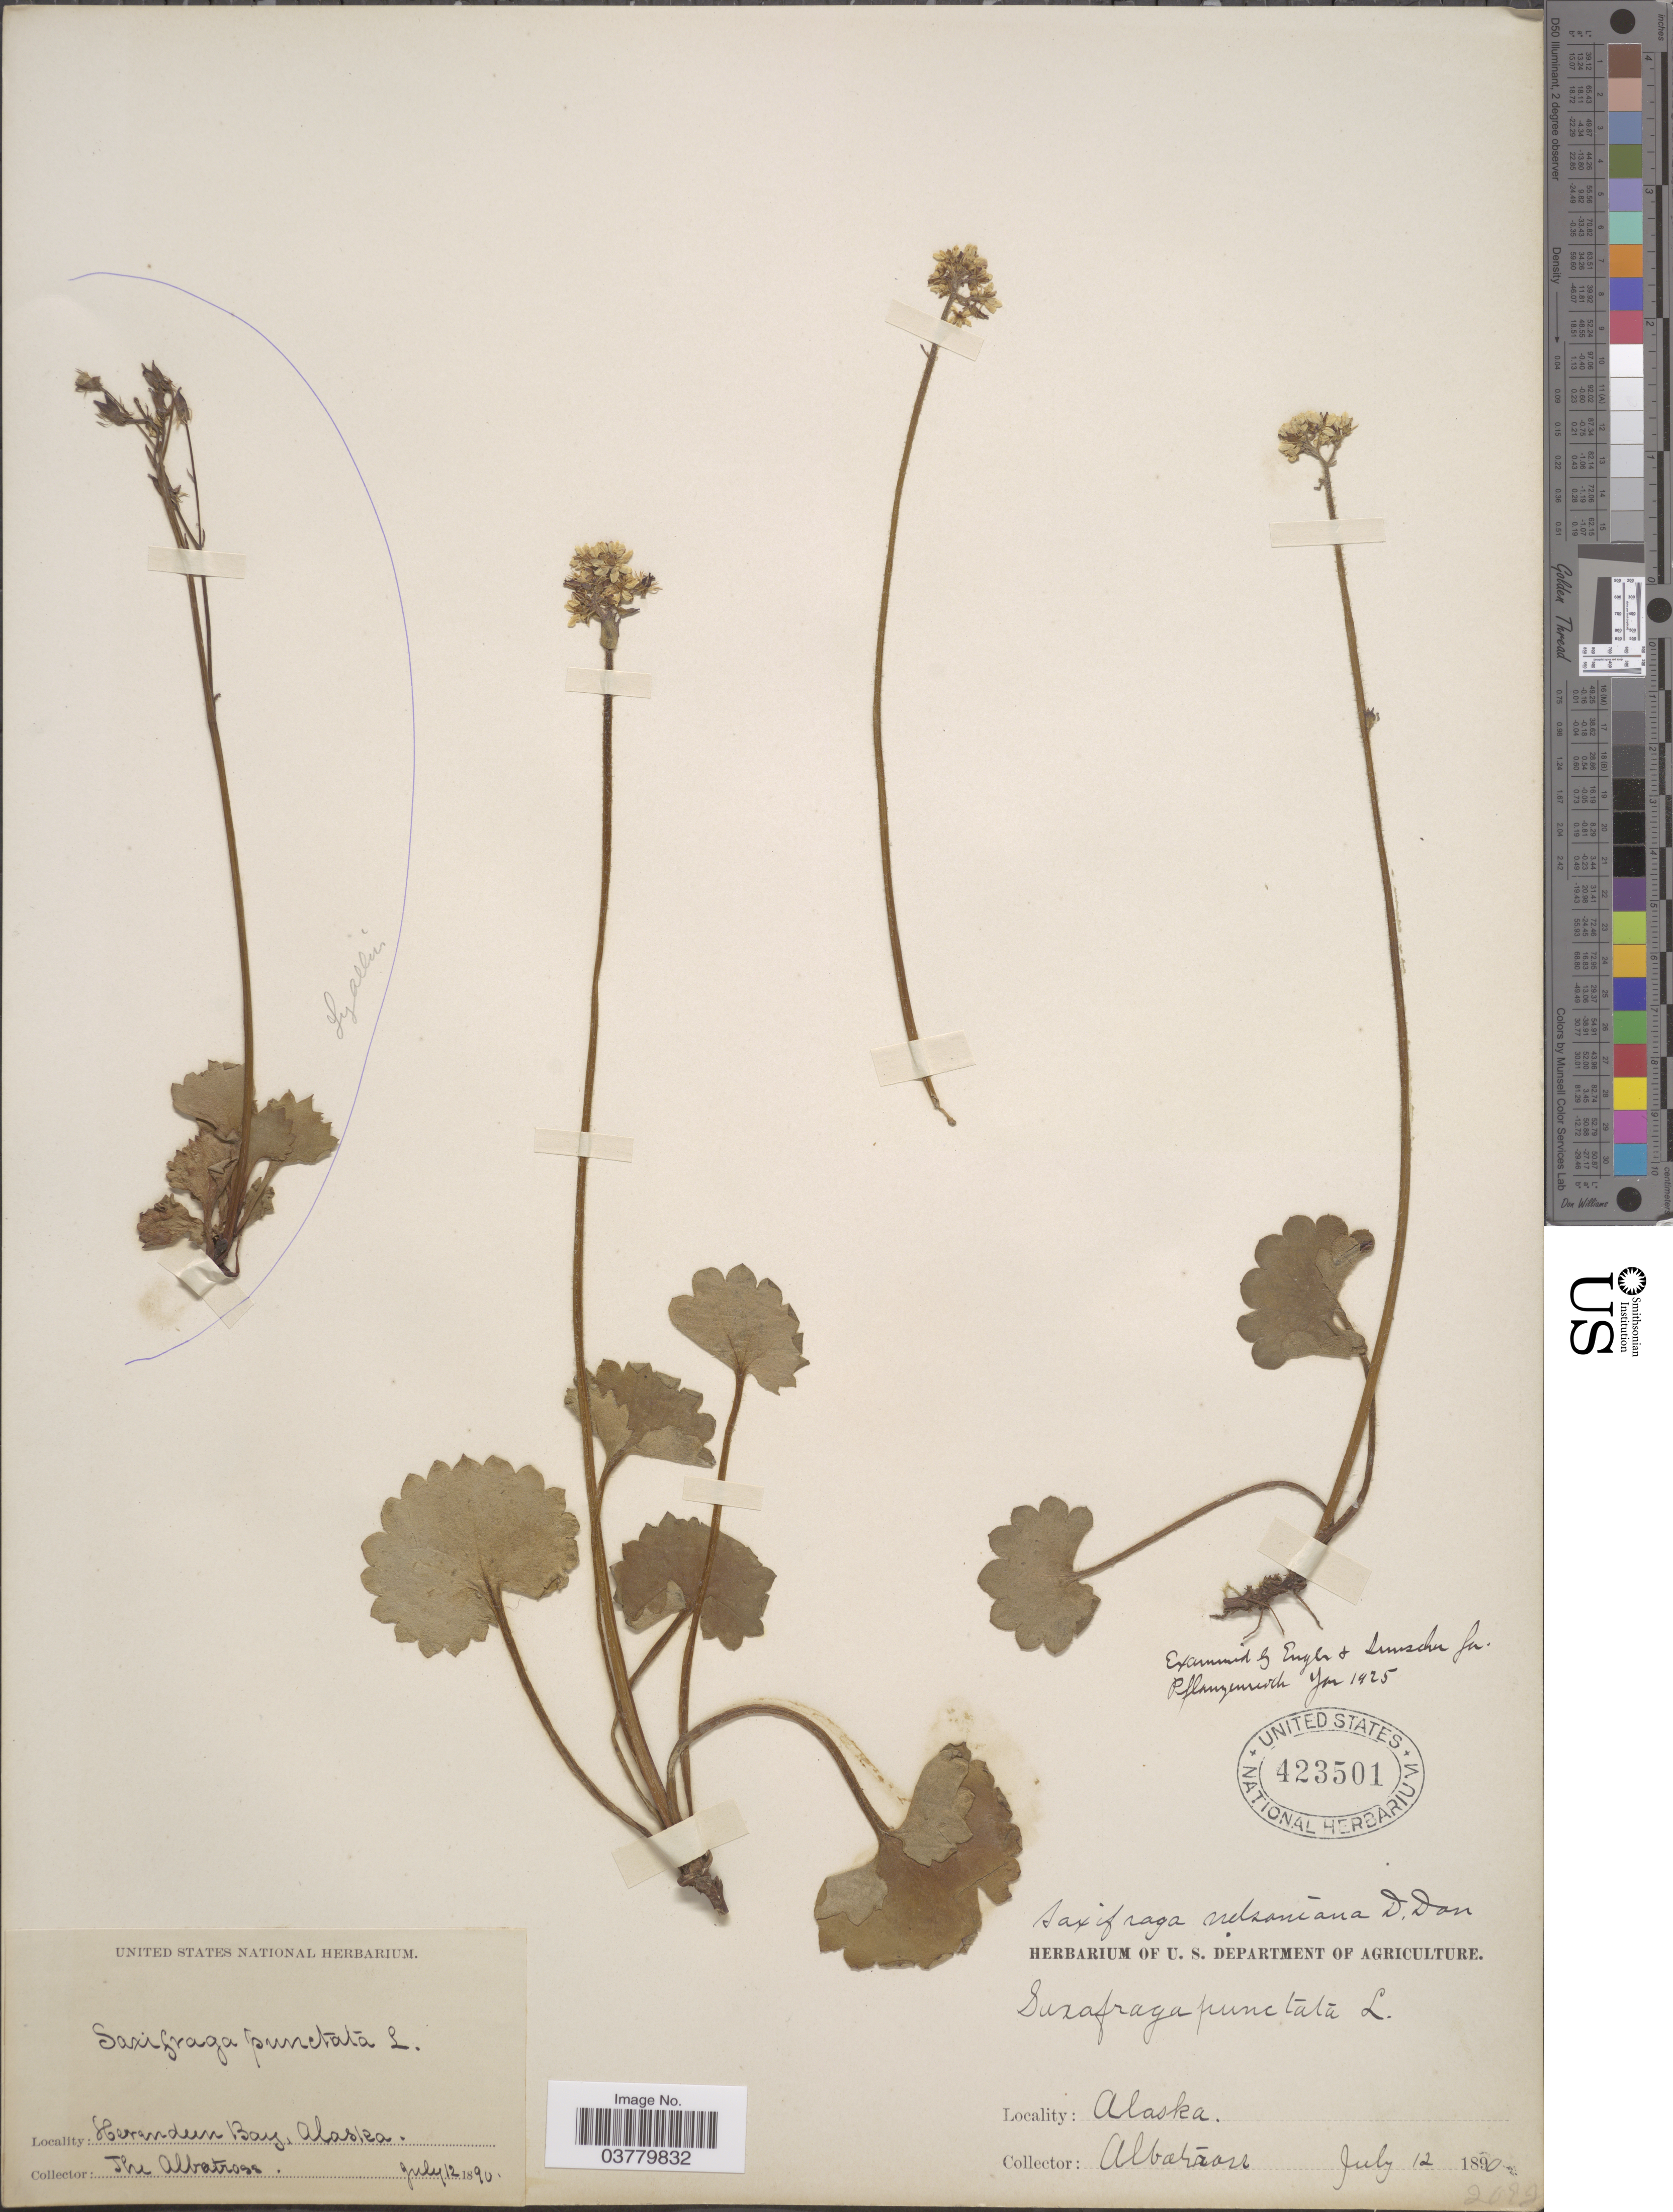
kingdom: Plantae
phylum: Tracheophyta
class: Magnoliopsida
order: Saxifragales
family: Saxifragaceae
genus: Micranthes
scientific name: Micranthes nelsoniana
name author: (D. Don) Small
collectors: "The Albatross"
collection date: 1890-07-12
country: United States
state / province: Alaska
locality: Herendeen Bay.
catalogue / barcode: US 423501